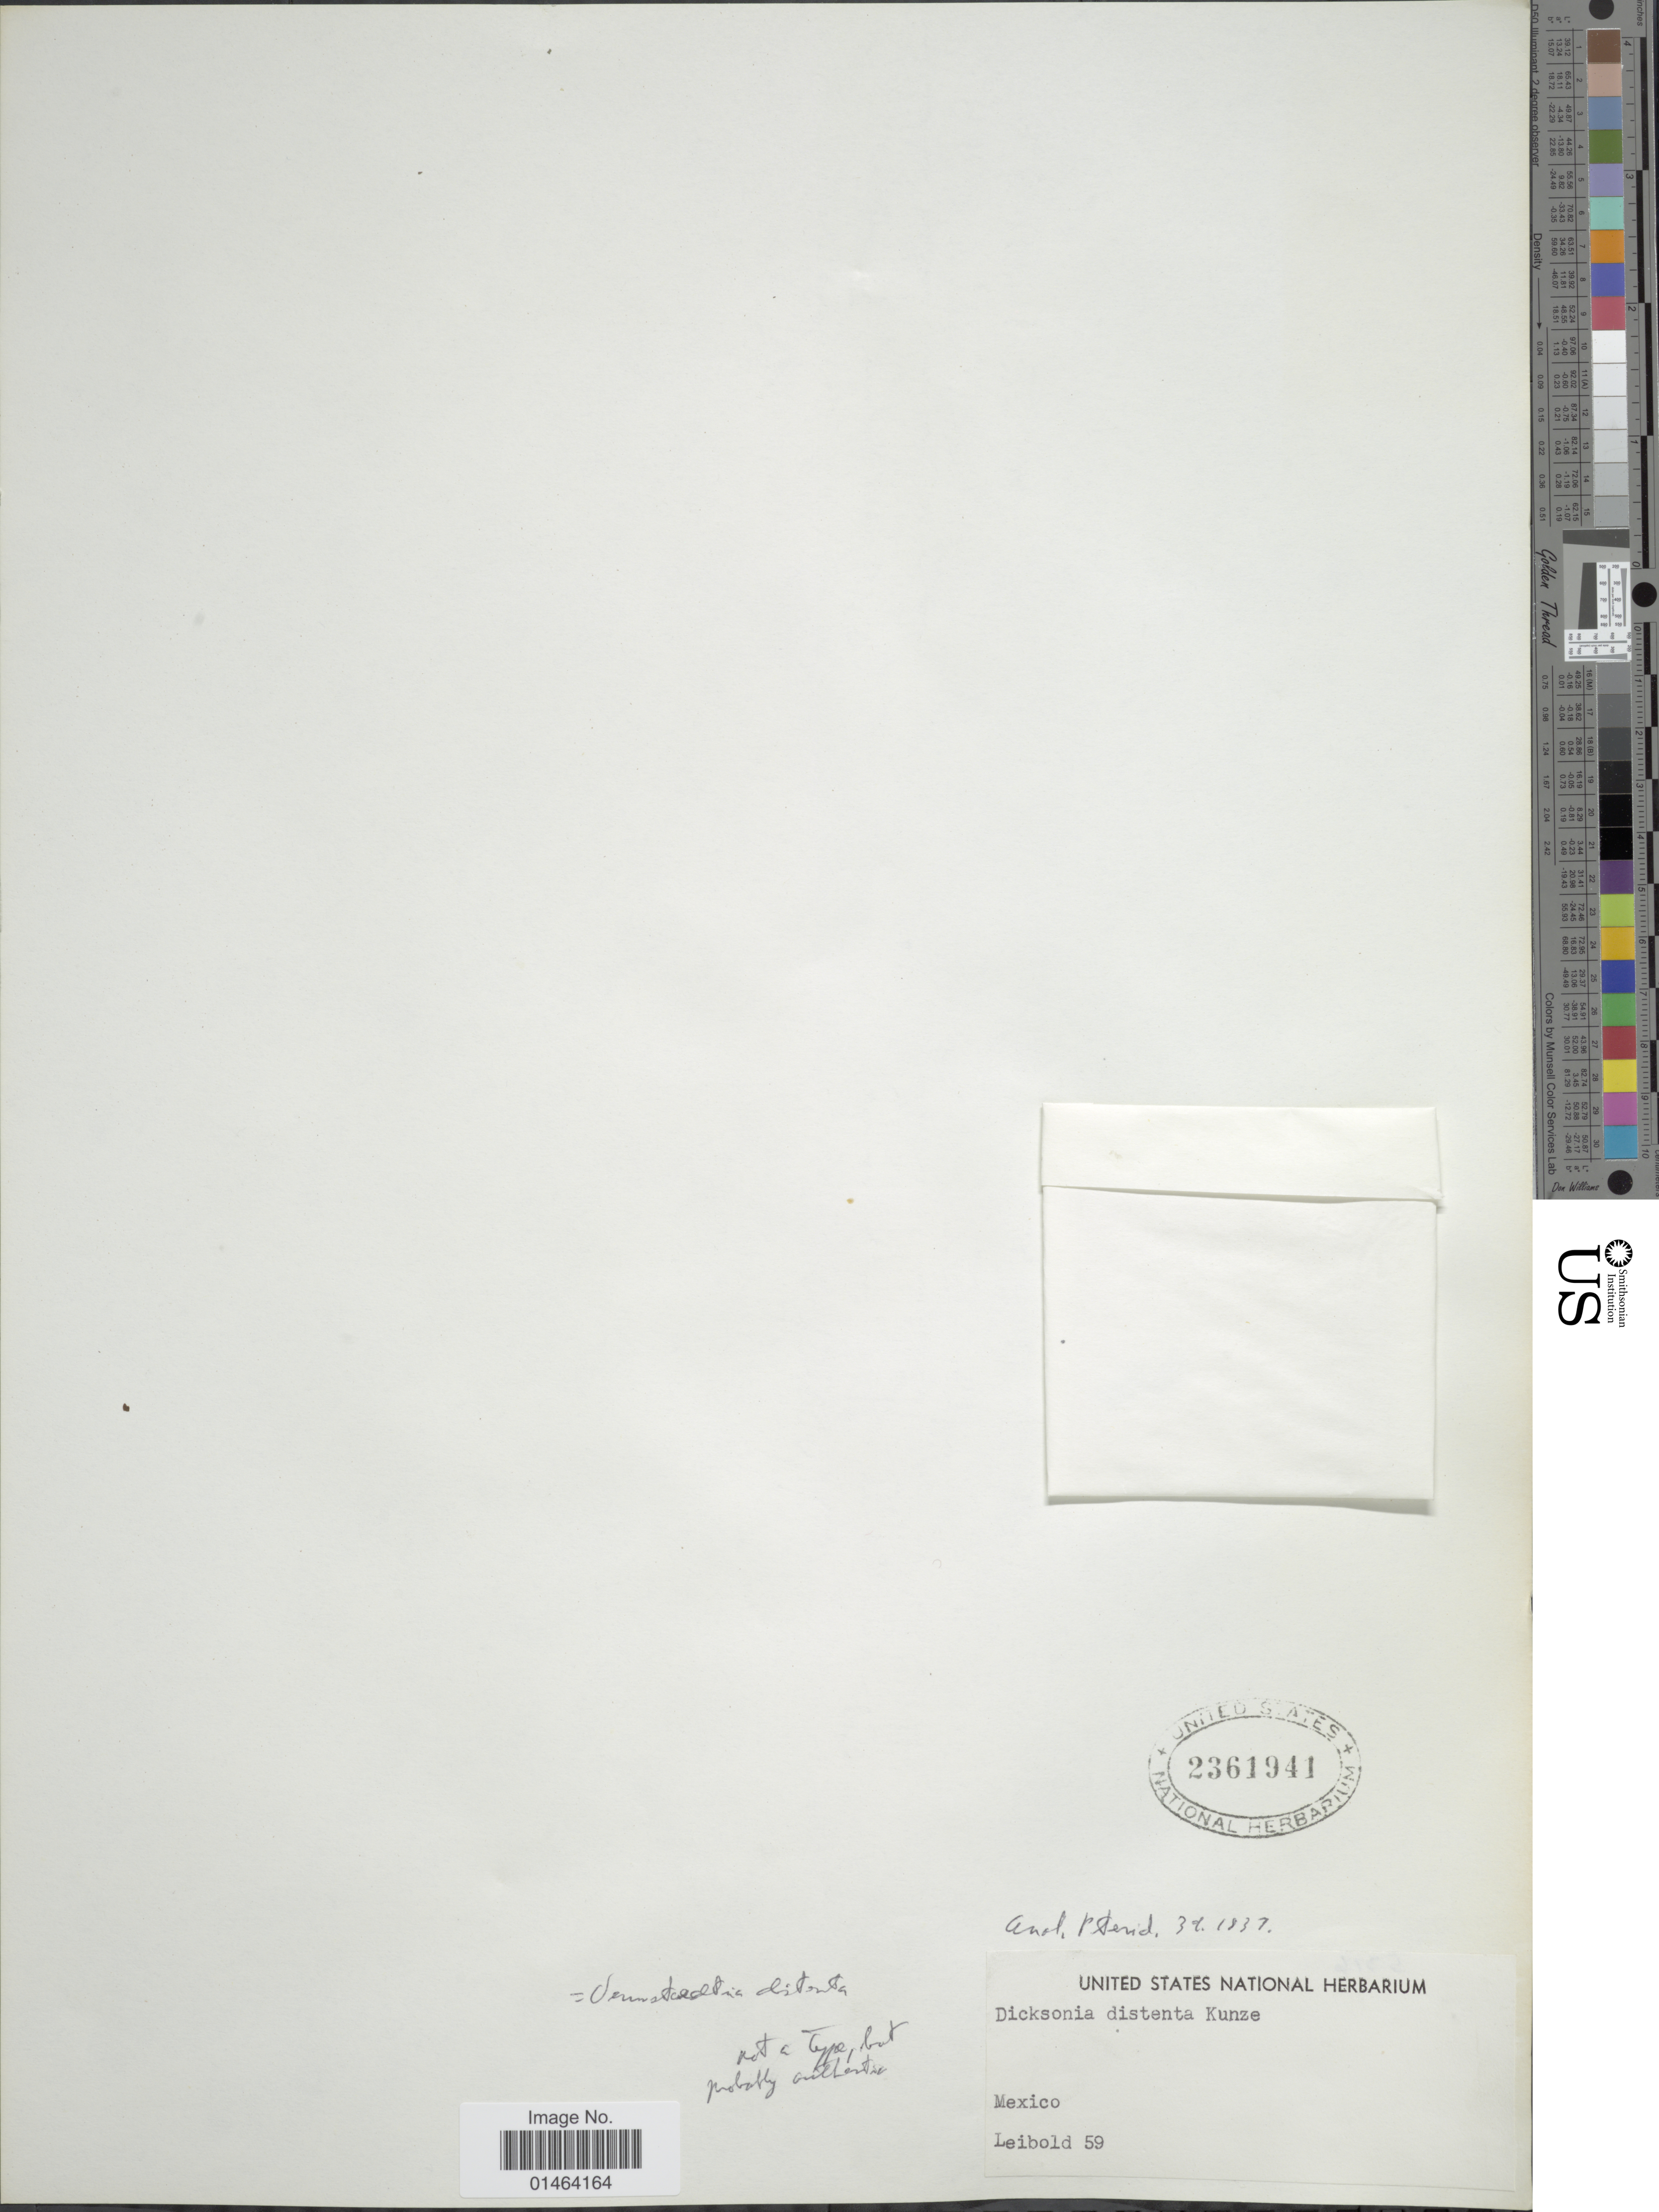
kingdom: Plantae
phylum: Tracheophyta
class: Polypodiopsida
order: Polypodiales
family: Dennstaedtiaceae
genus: Dennstaedtia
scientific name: Dennstaedtia distenta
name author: (Kunze) T. Moore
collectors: -. Leibold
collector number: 59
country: Mexico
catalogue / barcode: US 2361941